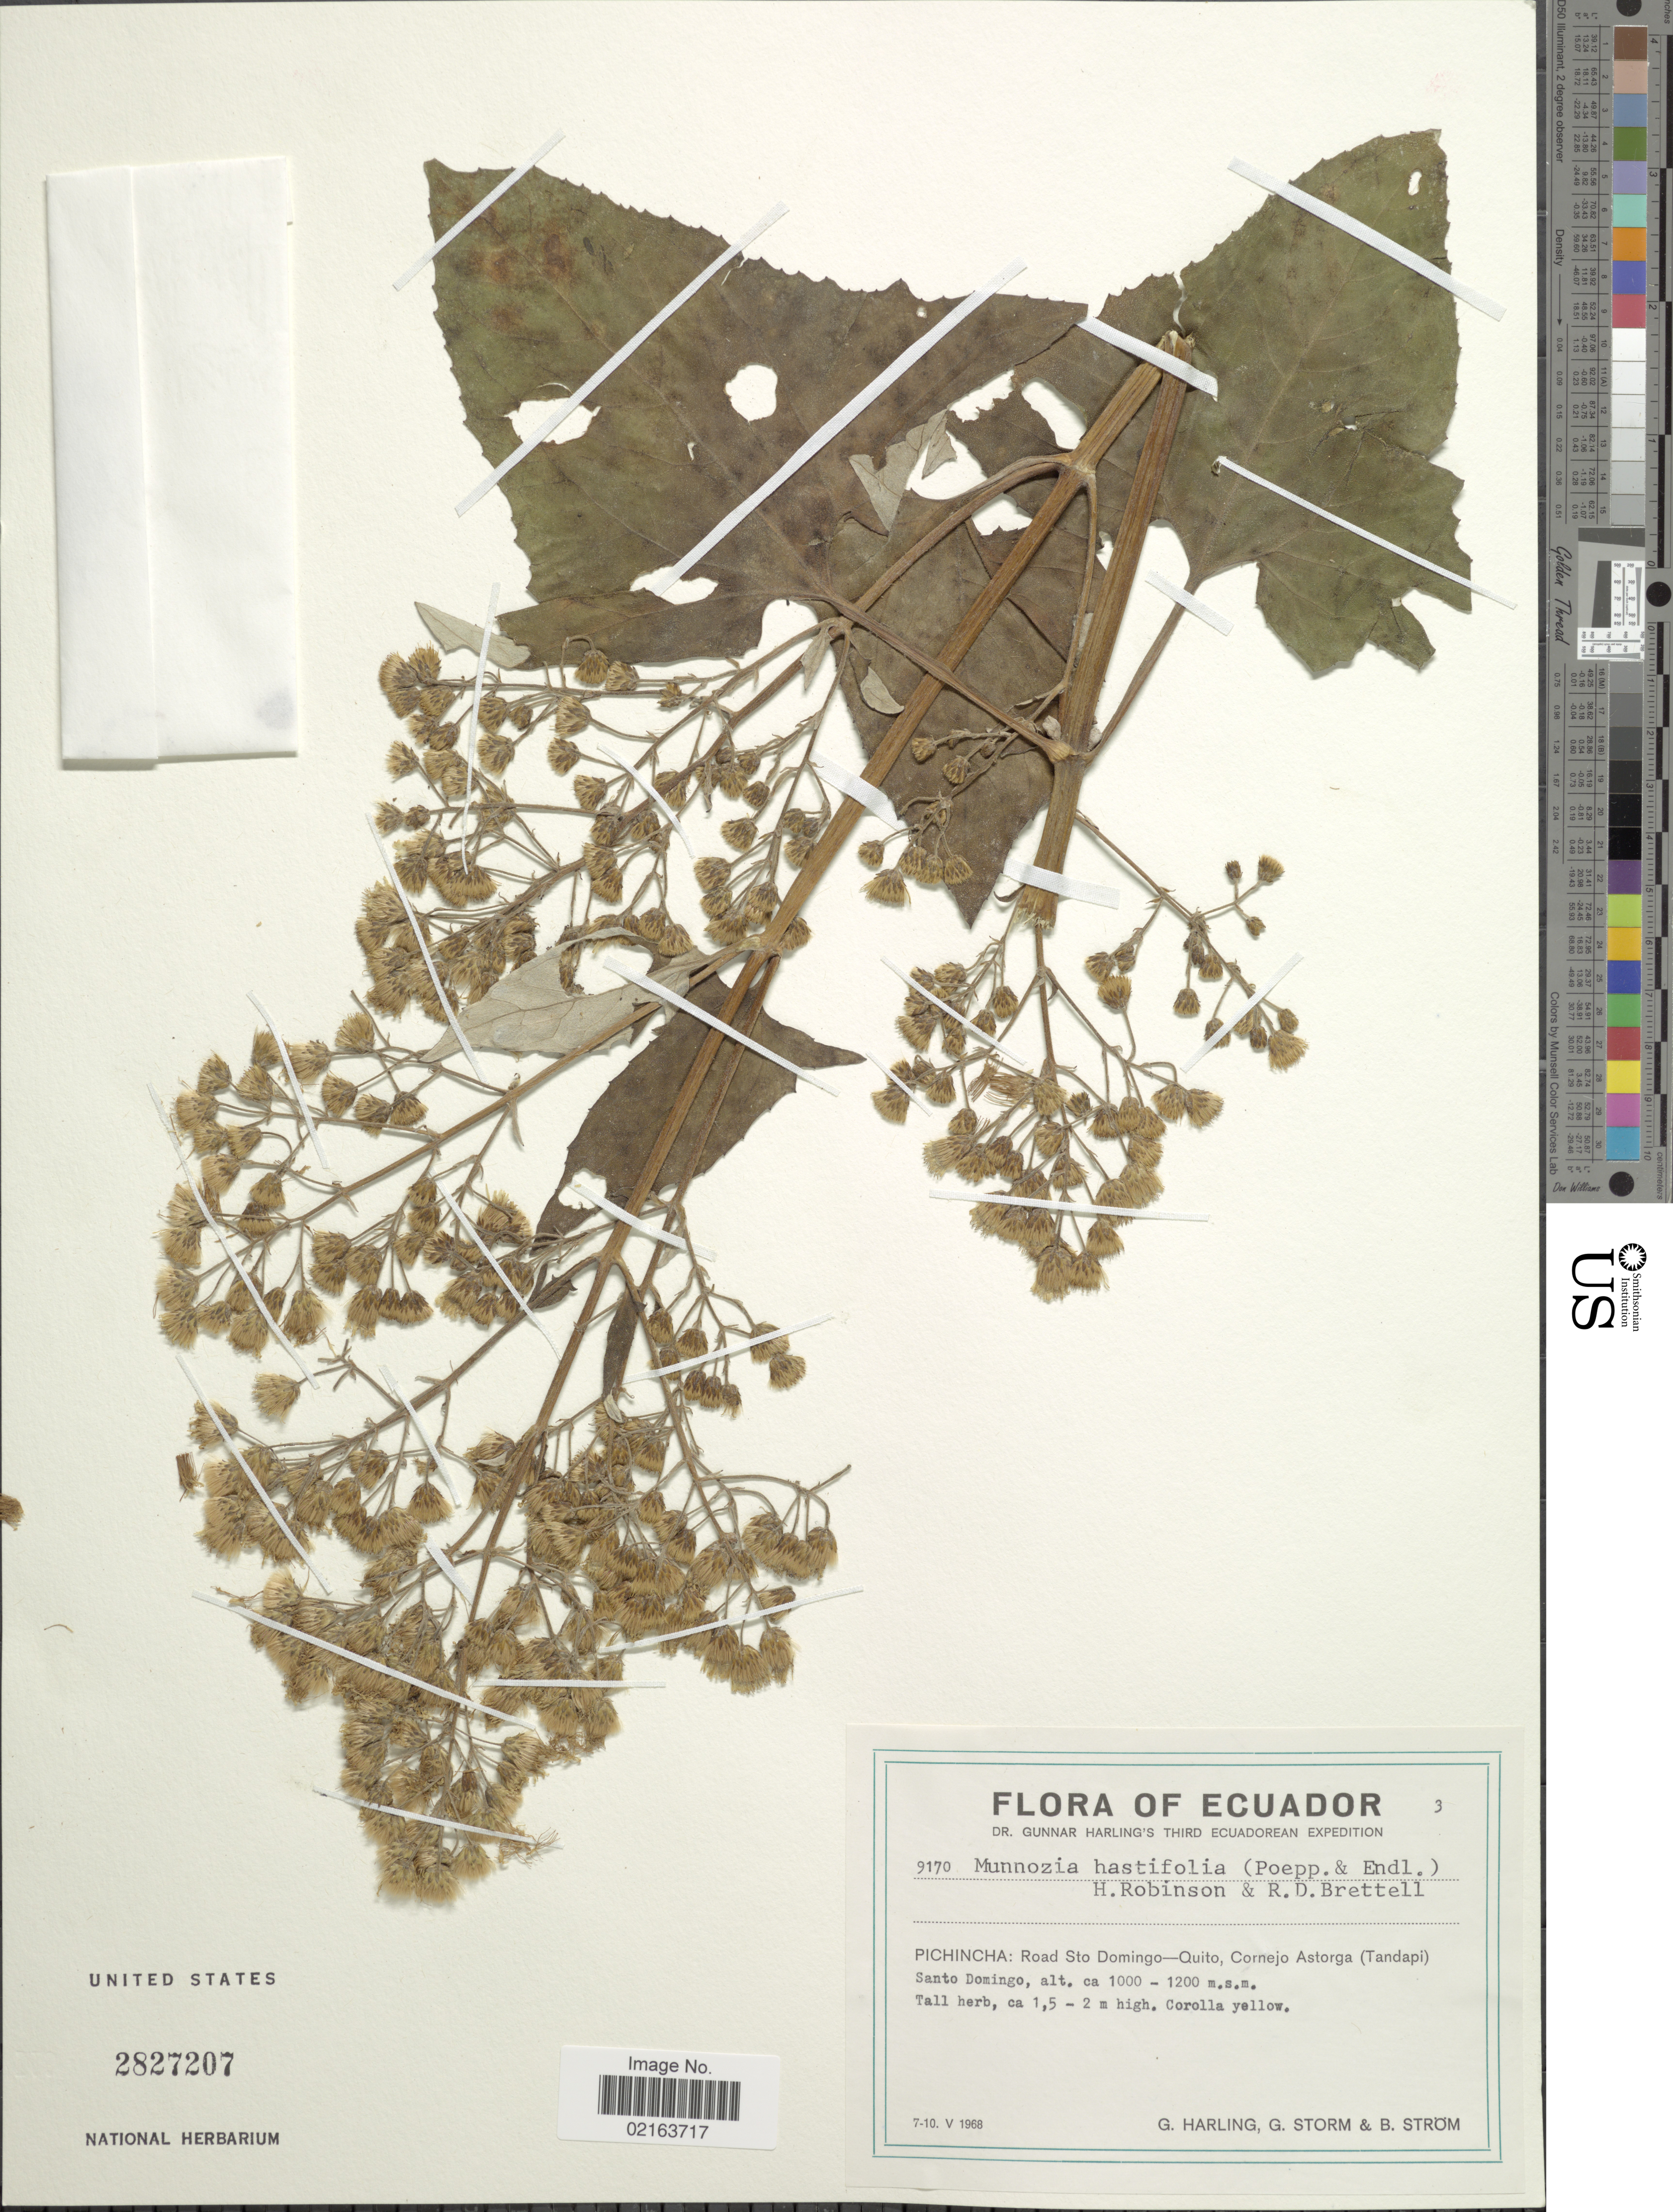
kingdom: Plantae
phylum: Tracheophyta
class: Magnoliopsida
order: Asterales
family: Asteraceae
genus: Munnozia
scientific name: Munnozia hastifolia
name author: (Poepp.) H. Rob. & Brettell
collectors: G. Harling, G. Storm & B. Ström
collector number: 9170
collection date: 1968-05-07/1968-05-10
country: Ecuador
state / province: Pichincha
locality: Road Sto Domingo-Quito, Cornejo Astorga (Tandapi) Santo Domingo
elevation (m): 1000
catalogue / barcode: US 2827207